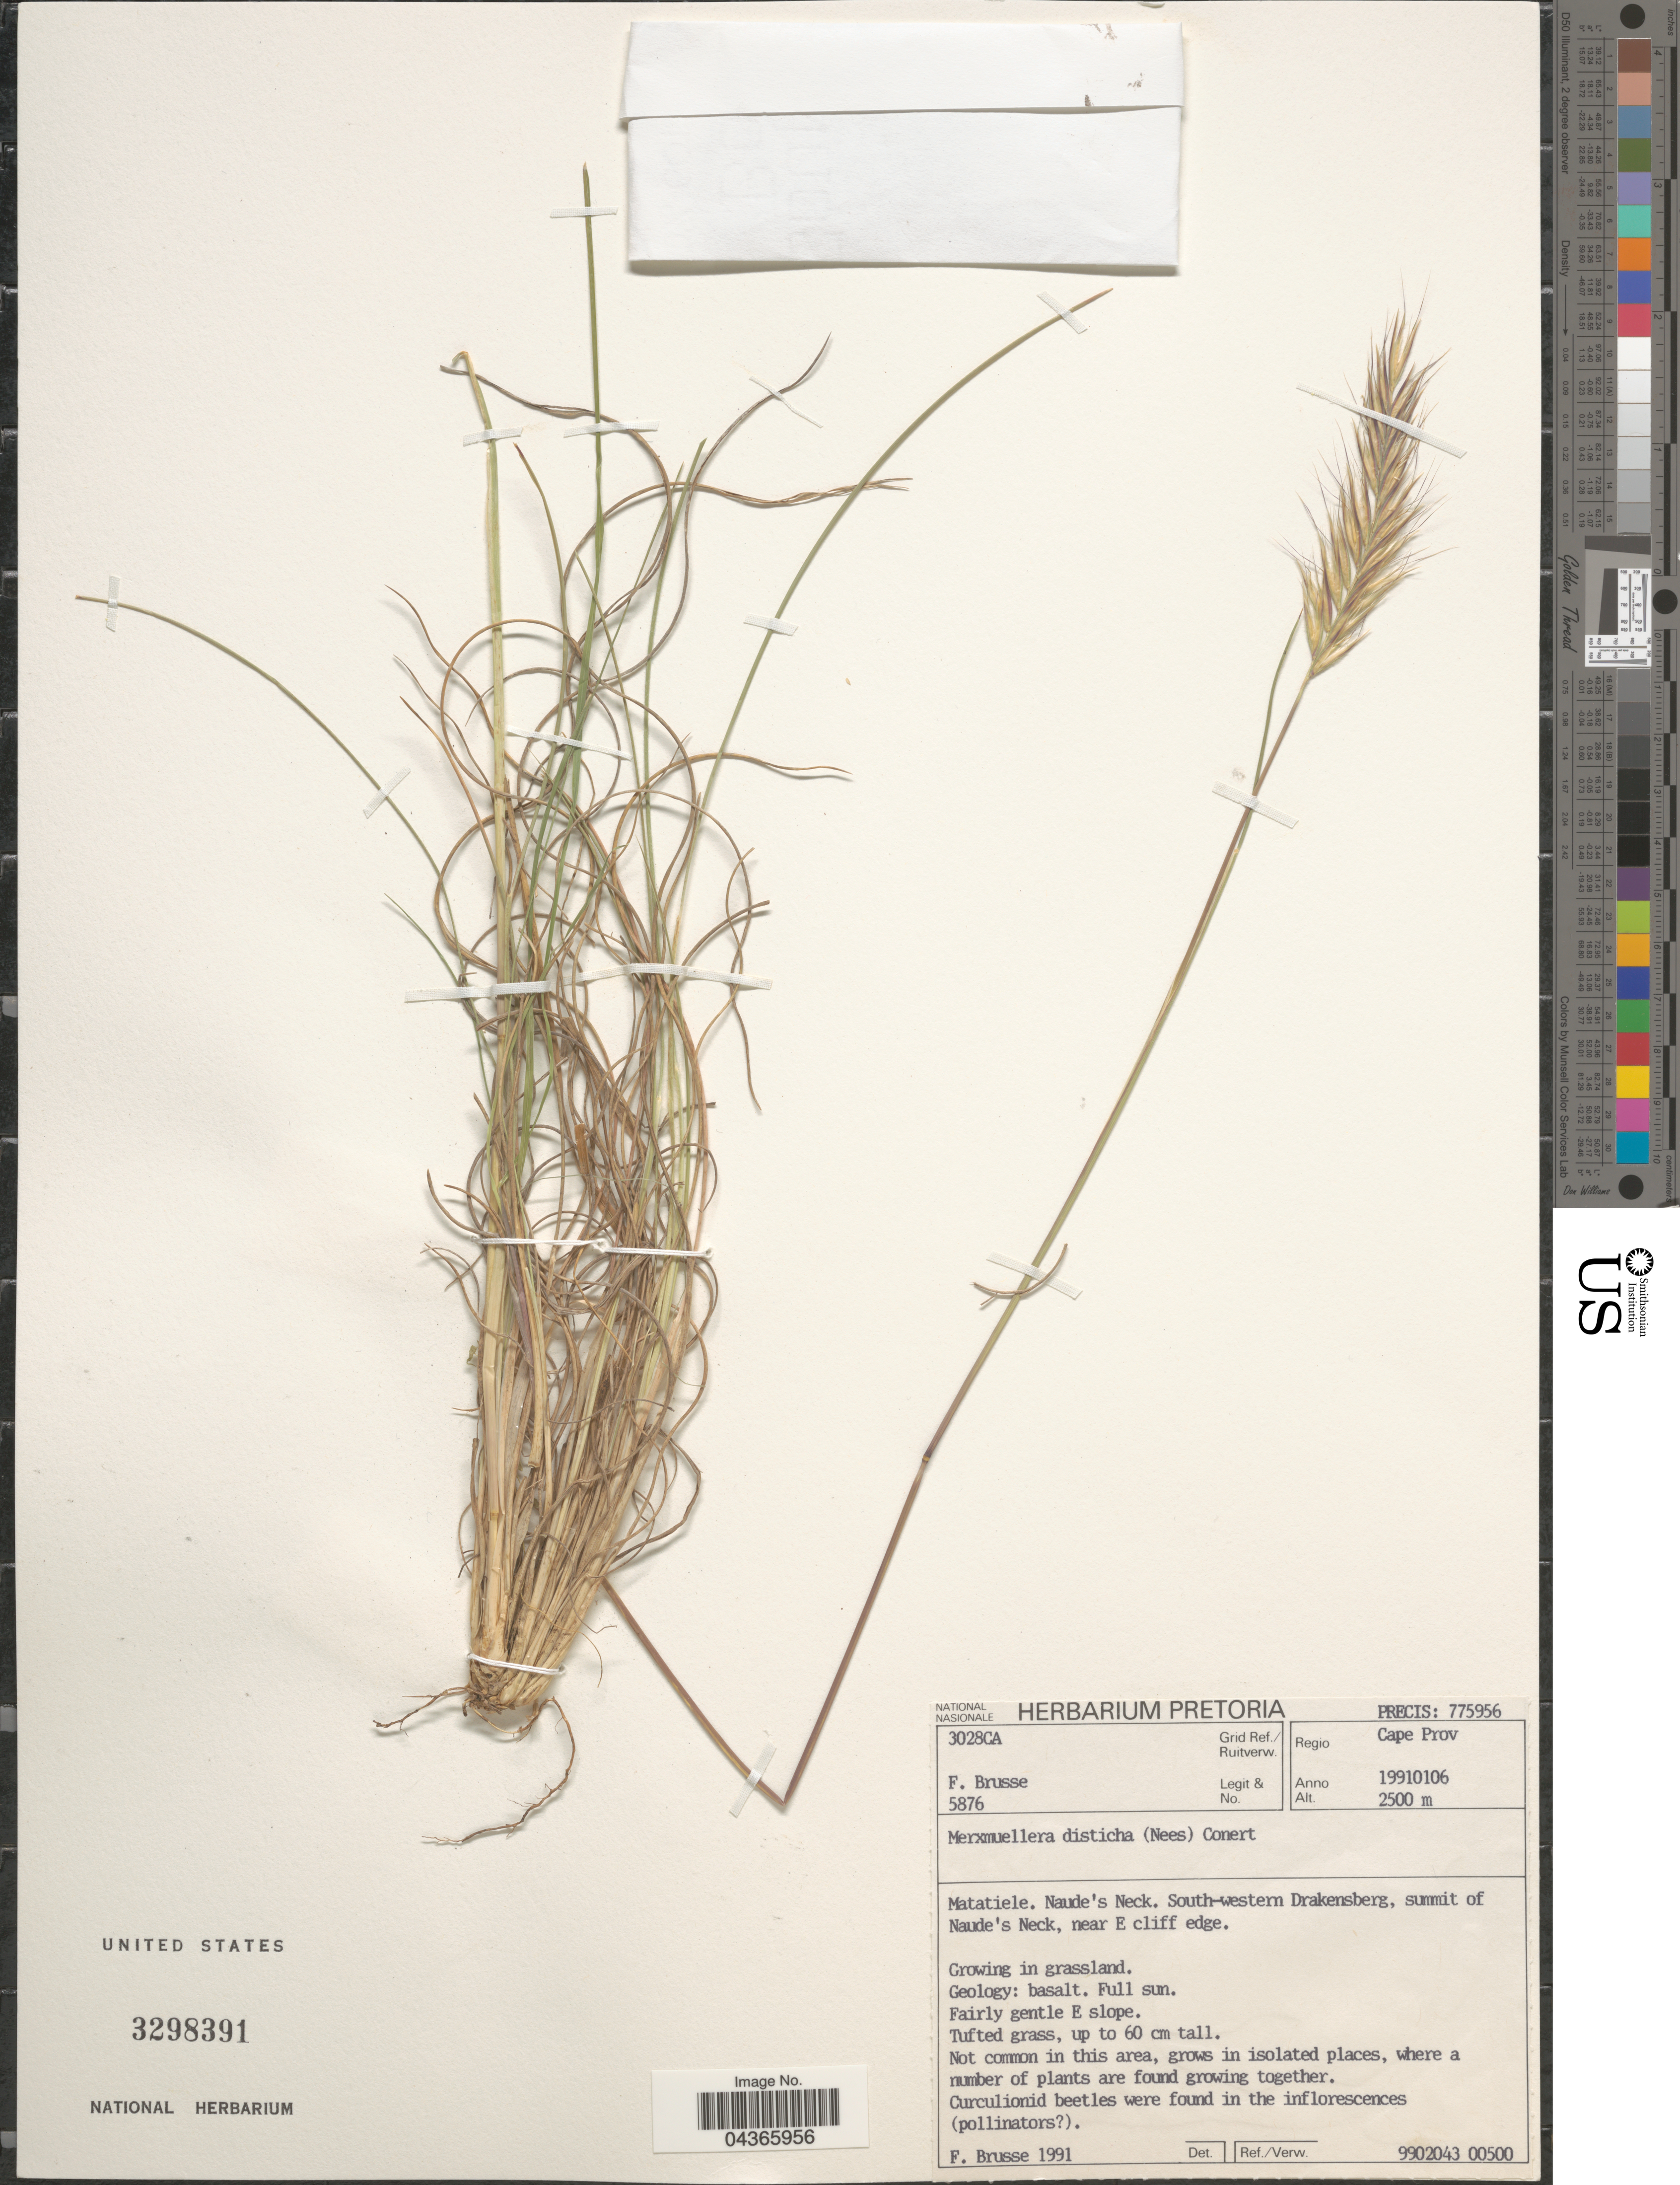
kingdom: Plantae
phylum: Tracheophyta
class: Liliopsida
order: Poales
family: Poaceae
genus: Tenaxia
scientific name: Tenaxia disticha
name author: (Nees) N.P. Barker & H.P. Linder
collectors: F. A. Brusse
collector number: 5876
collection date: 1991-01-06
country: South Africa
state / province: Eastern Cape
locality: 3028CA Grid Ref./Ruitverw. Regio Cape Prov. Matatiele. Naude's Neck. South-western Drakensberg, summit of Naude's Neck, near E cliff edge. Fairly gentle E slope.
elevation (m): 2500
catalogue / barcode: US 3298391